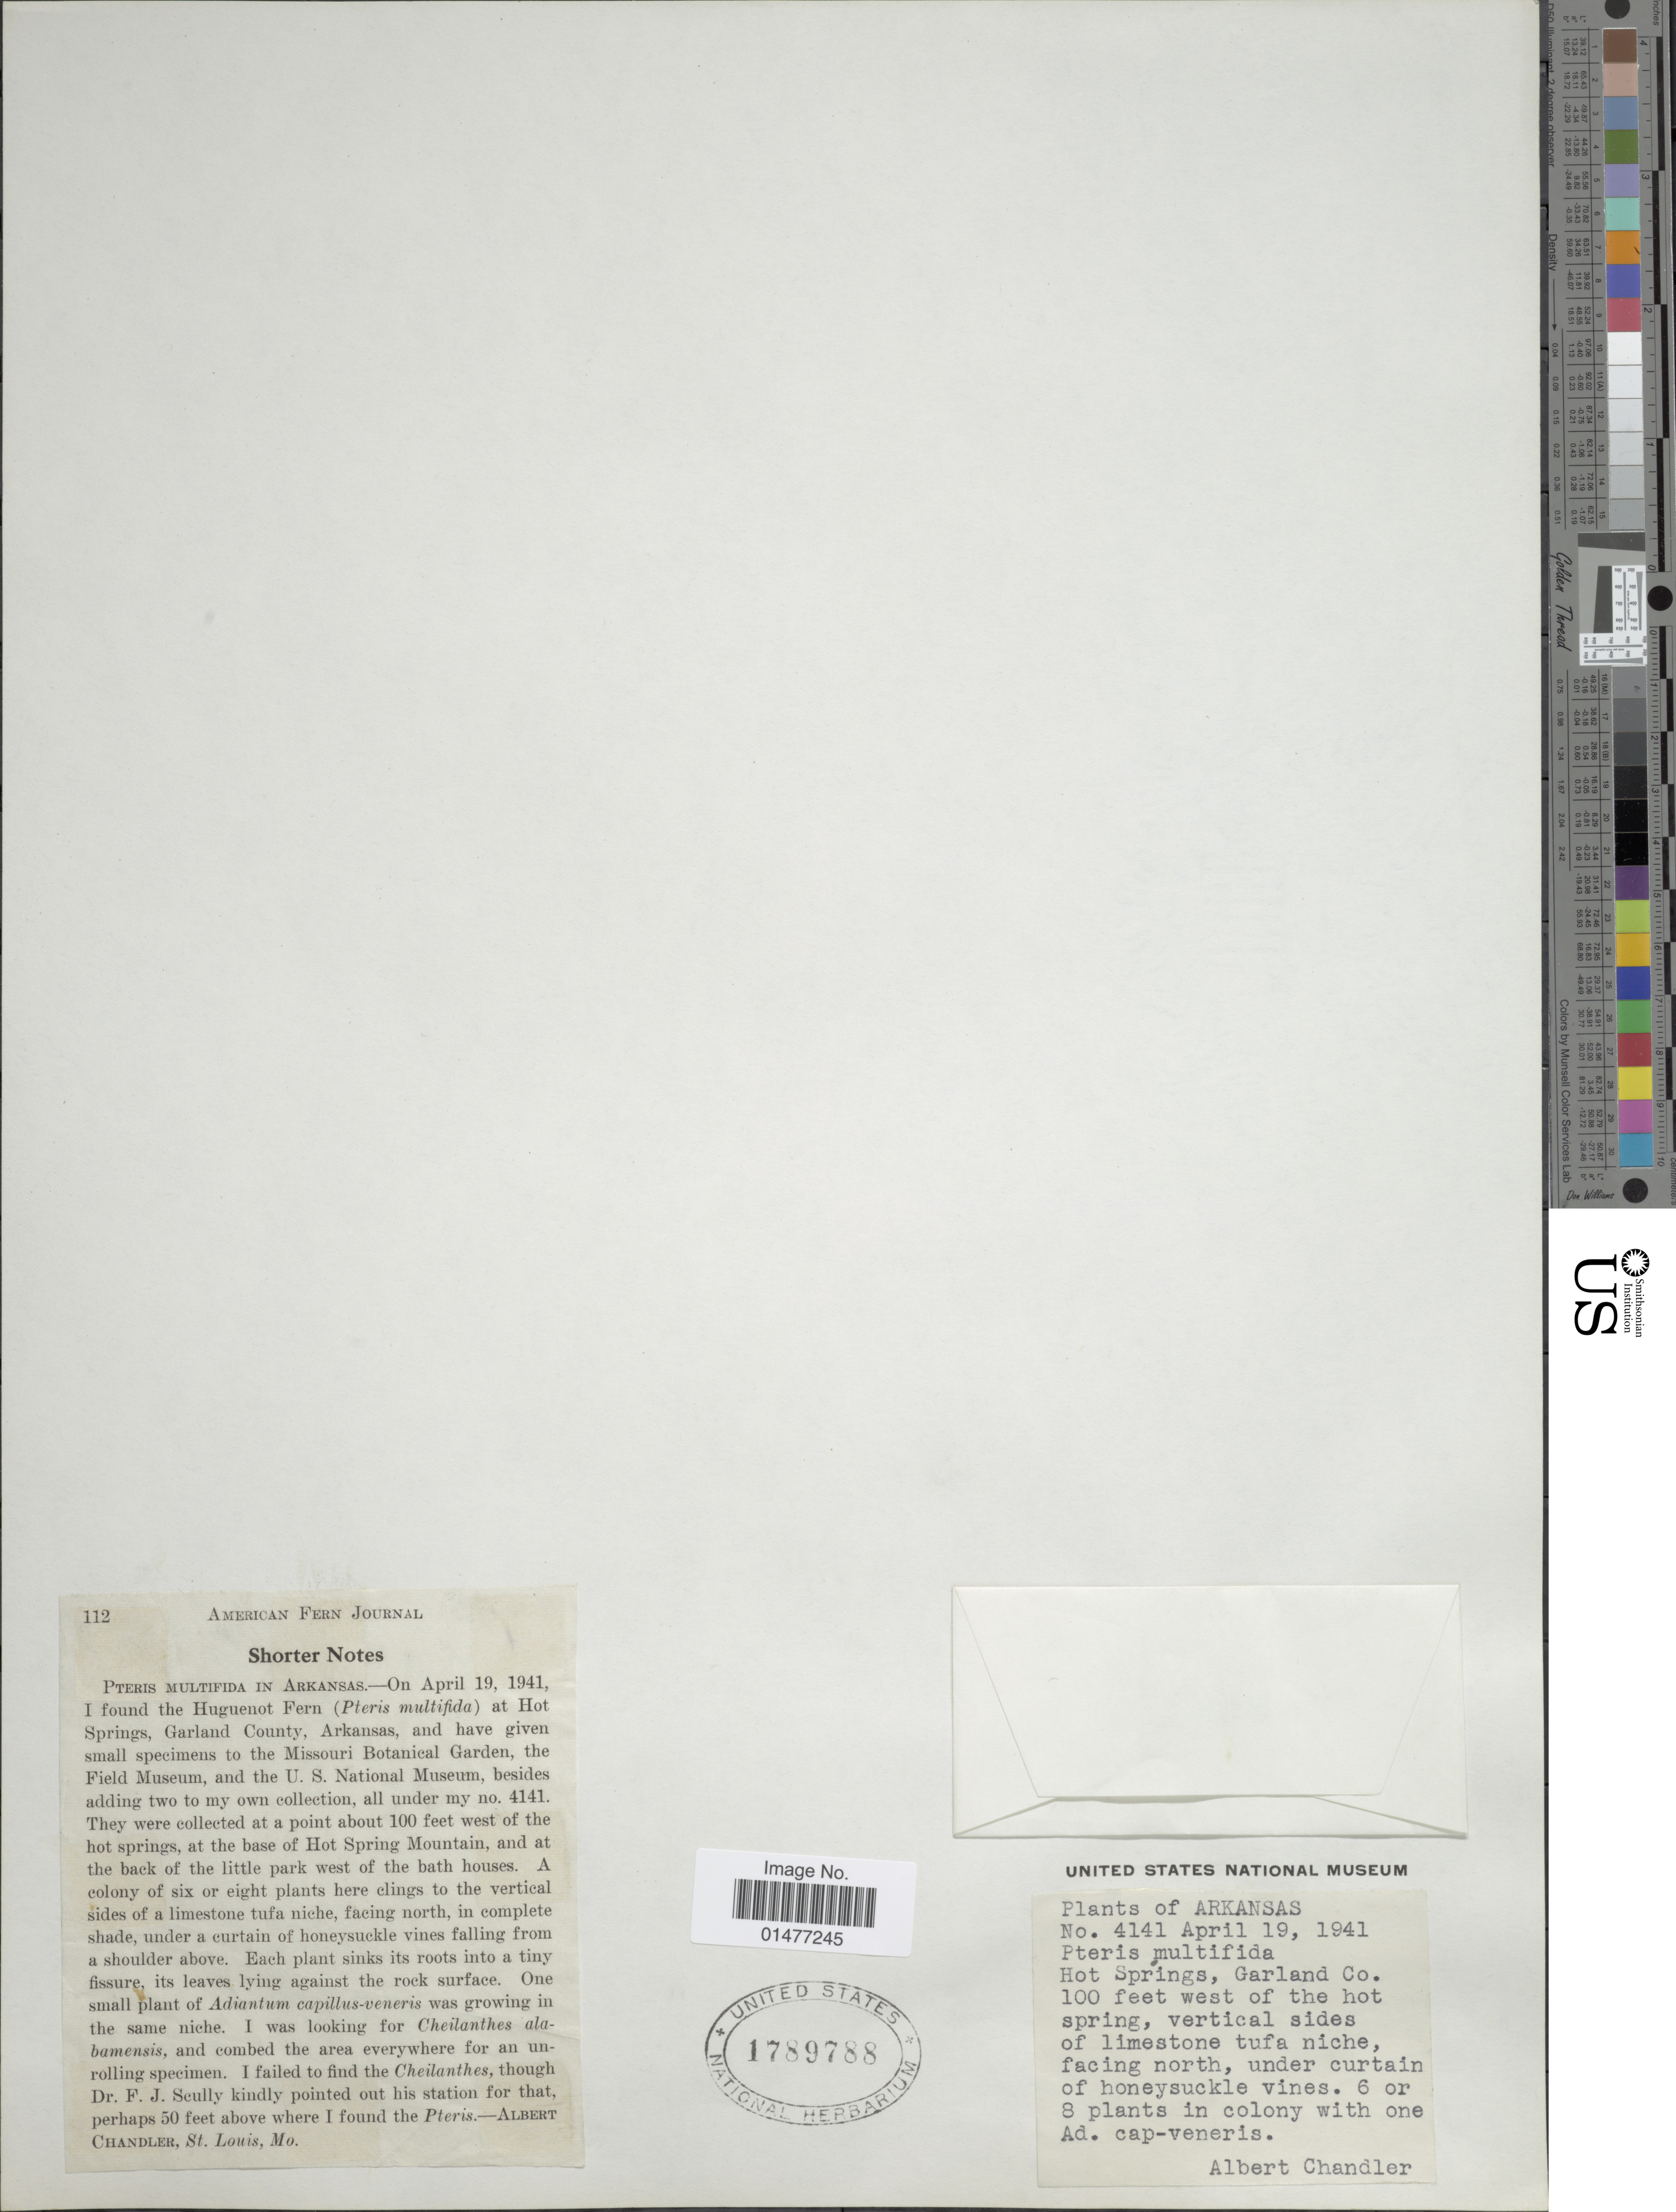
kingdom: Plantae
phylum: Tracheophyta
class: Polypodiopsida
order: Polypodiales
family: Pteridaceae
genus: Pteris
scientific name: Pteris multifida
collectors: A. Chandler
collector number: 4141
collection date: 1941-04-19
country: United States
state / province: Arkansas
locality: Hot Springs, Garland Co. 100 feet west of the hot spring, vertical sides of limestone tufa niche, facing north, under curtain of honeysuckle vines. 6 or 8 plants in colony with one Ad. cap-veneris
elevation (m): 30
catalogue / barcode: US 1789788